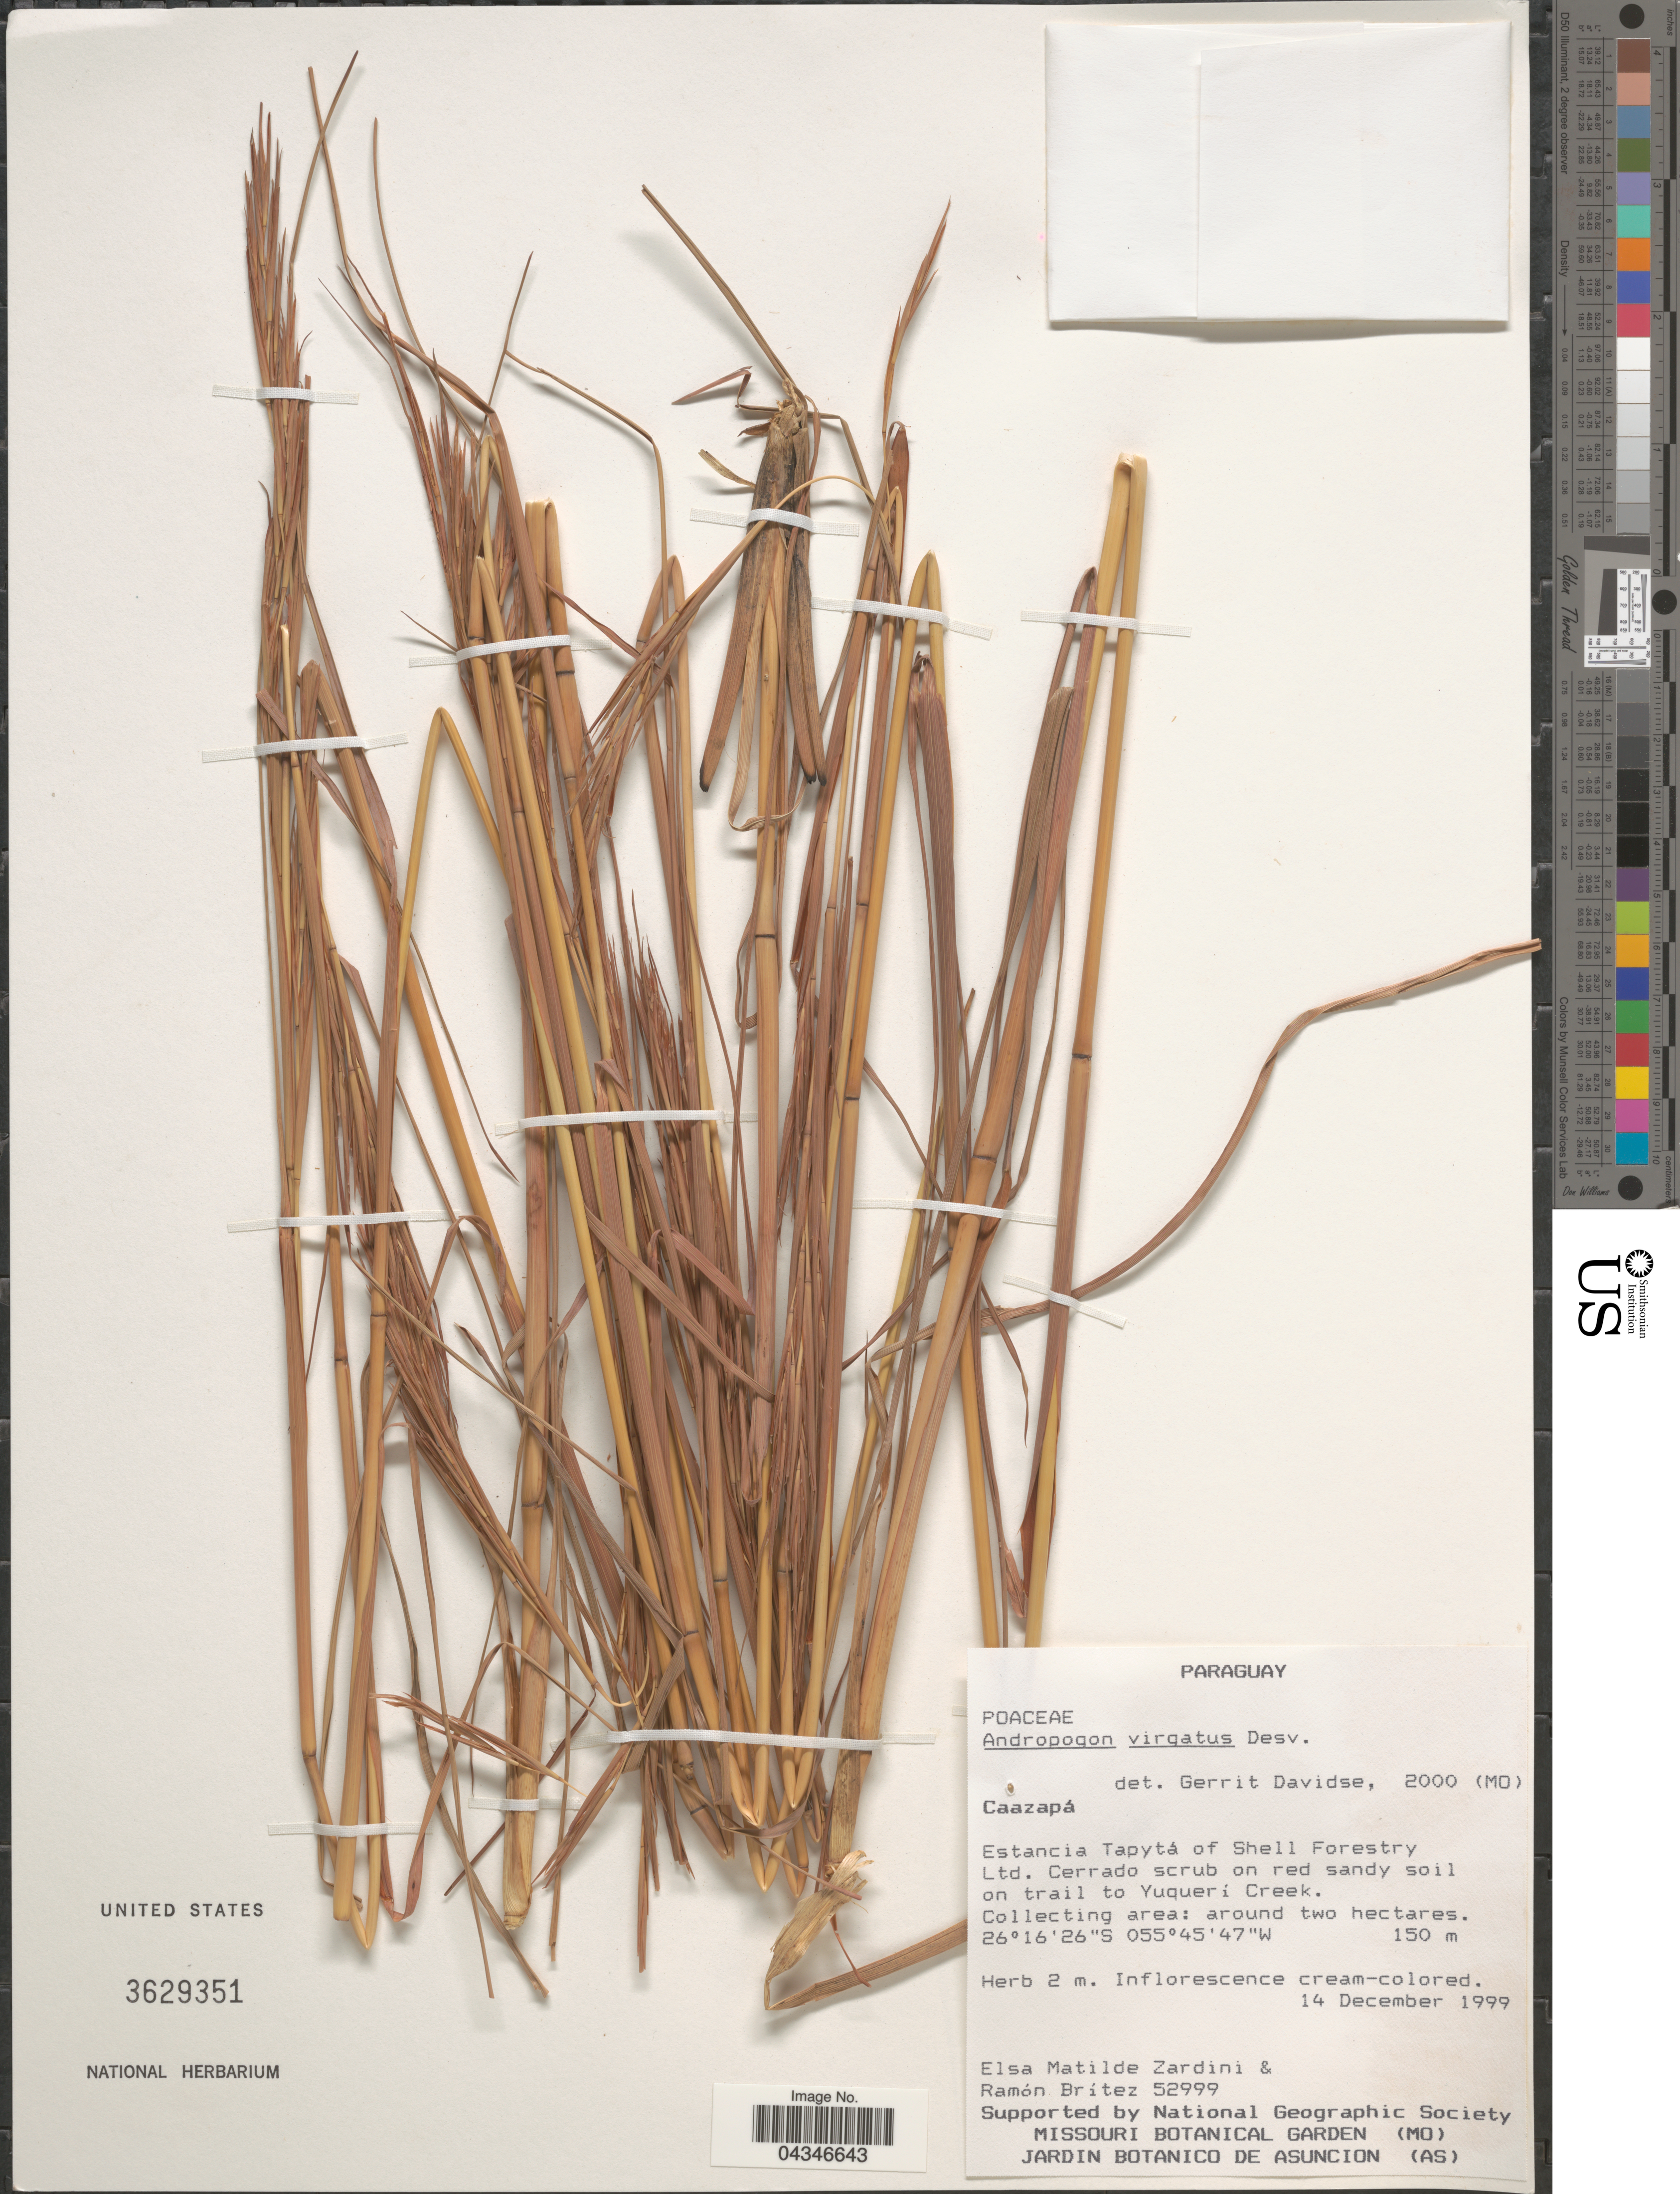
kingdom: Plantae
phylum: Tracheophyta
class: Liliopsida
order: Poales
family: Poaceae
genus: Andropogon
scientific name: Andropogon virgatus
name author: Desv. ex Ham.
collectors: E. M. Zardini & R. Brítez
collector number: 52999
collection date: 1999-12-14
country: Paraguay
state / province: Caazapa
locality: Estancia Tapytá of Shell Forestry Ltd. Cerrado scrub on red sandy soil on trail to Yuquerí Creek.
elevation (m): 150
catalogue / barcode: US 3629351